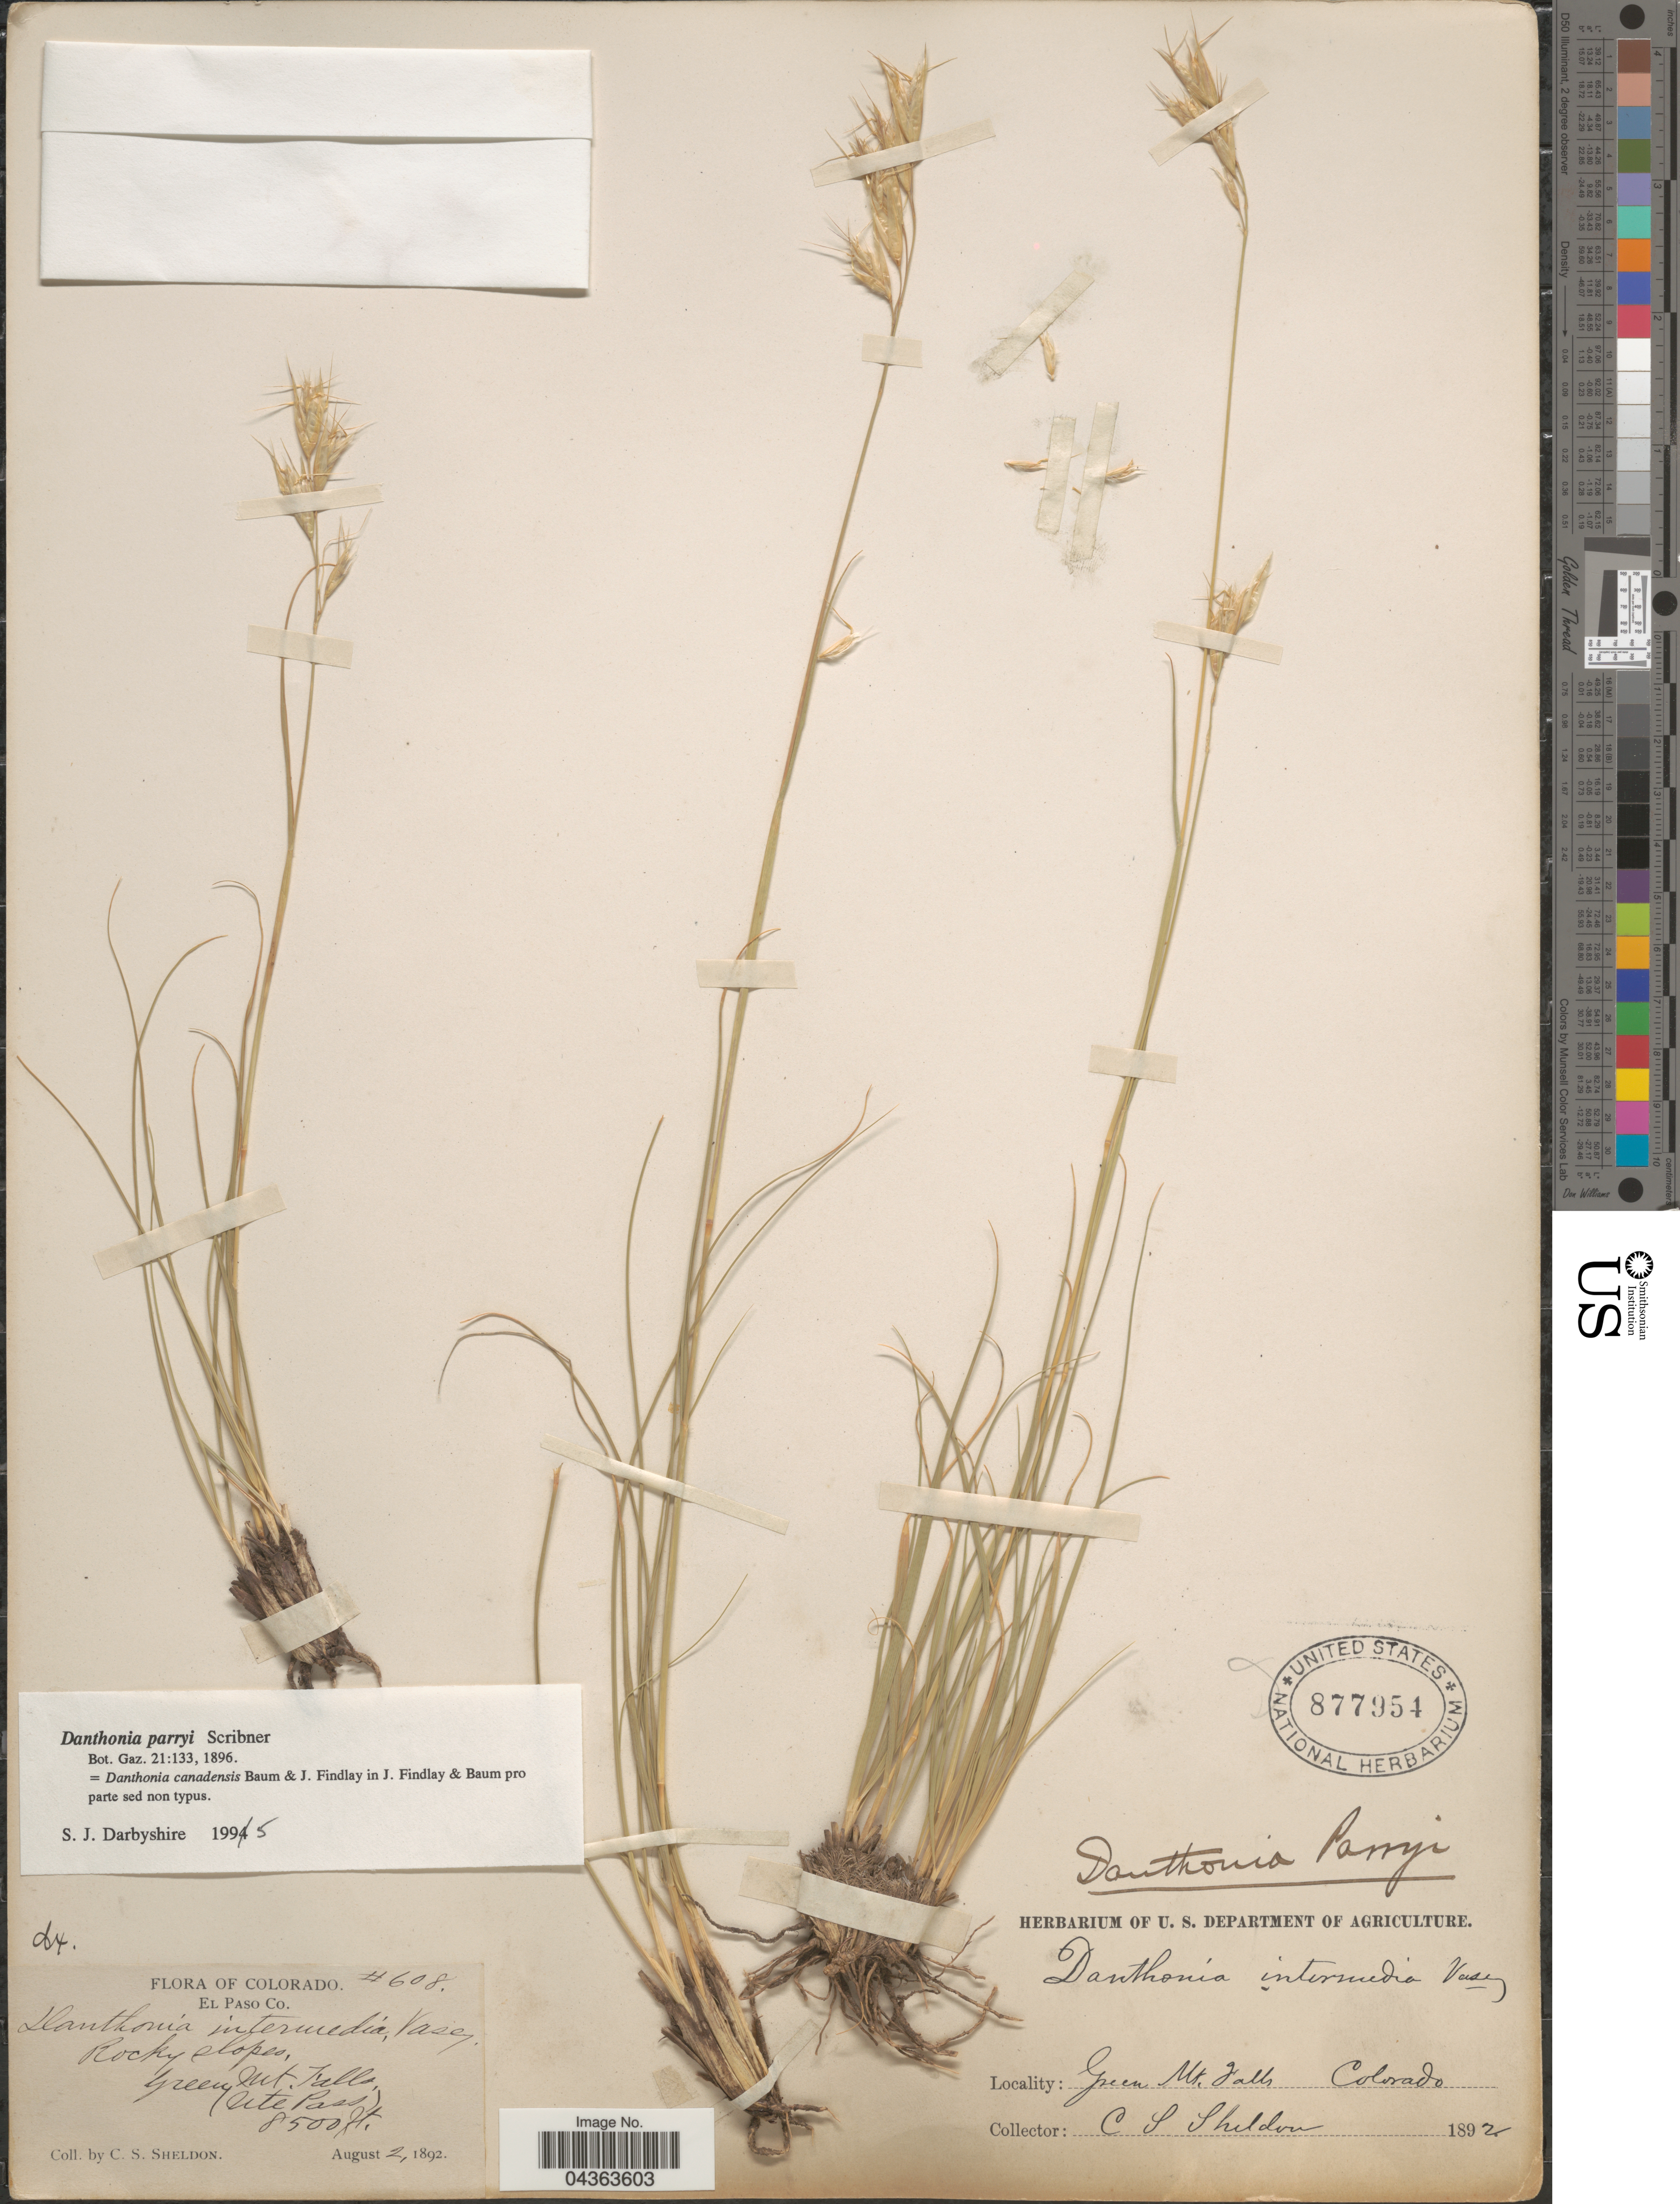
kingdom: Plantae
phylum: Tracheophyta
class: Liliopsida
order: Poales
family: Poaceae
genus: Danthonia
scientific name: Danthonia parryi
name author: Scribn.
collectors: C. S. Sheldon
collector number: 608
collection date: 1892-08-02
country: United States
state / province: Colorado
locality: Rocky slopes, Green Mt. Falls (Site Pass).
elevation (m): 2591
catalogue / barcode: US 877954